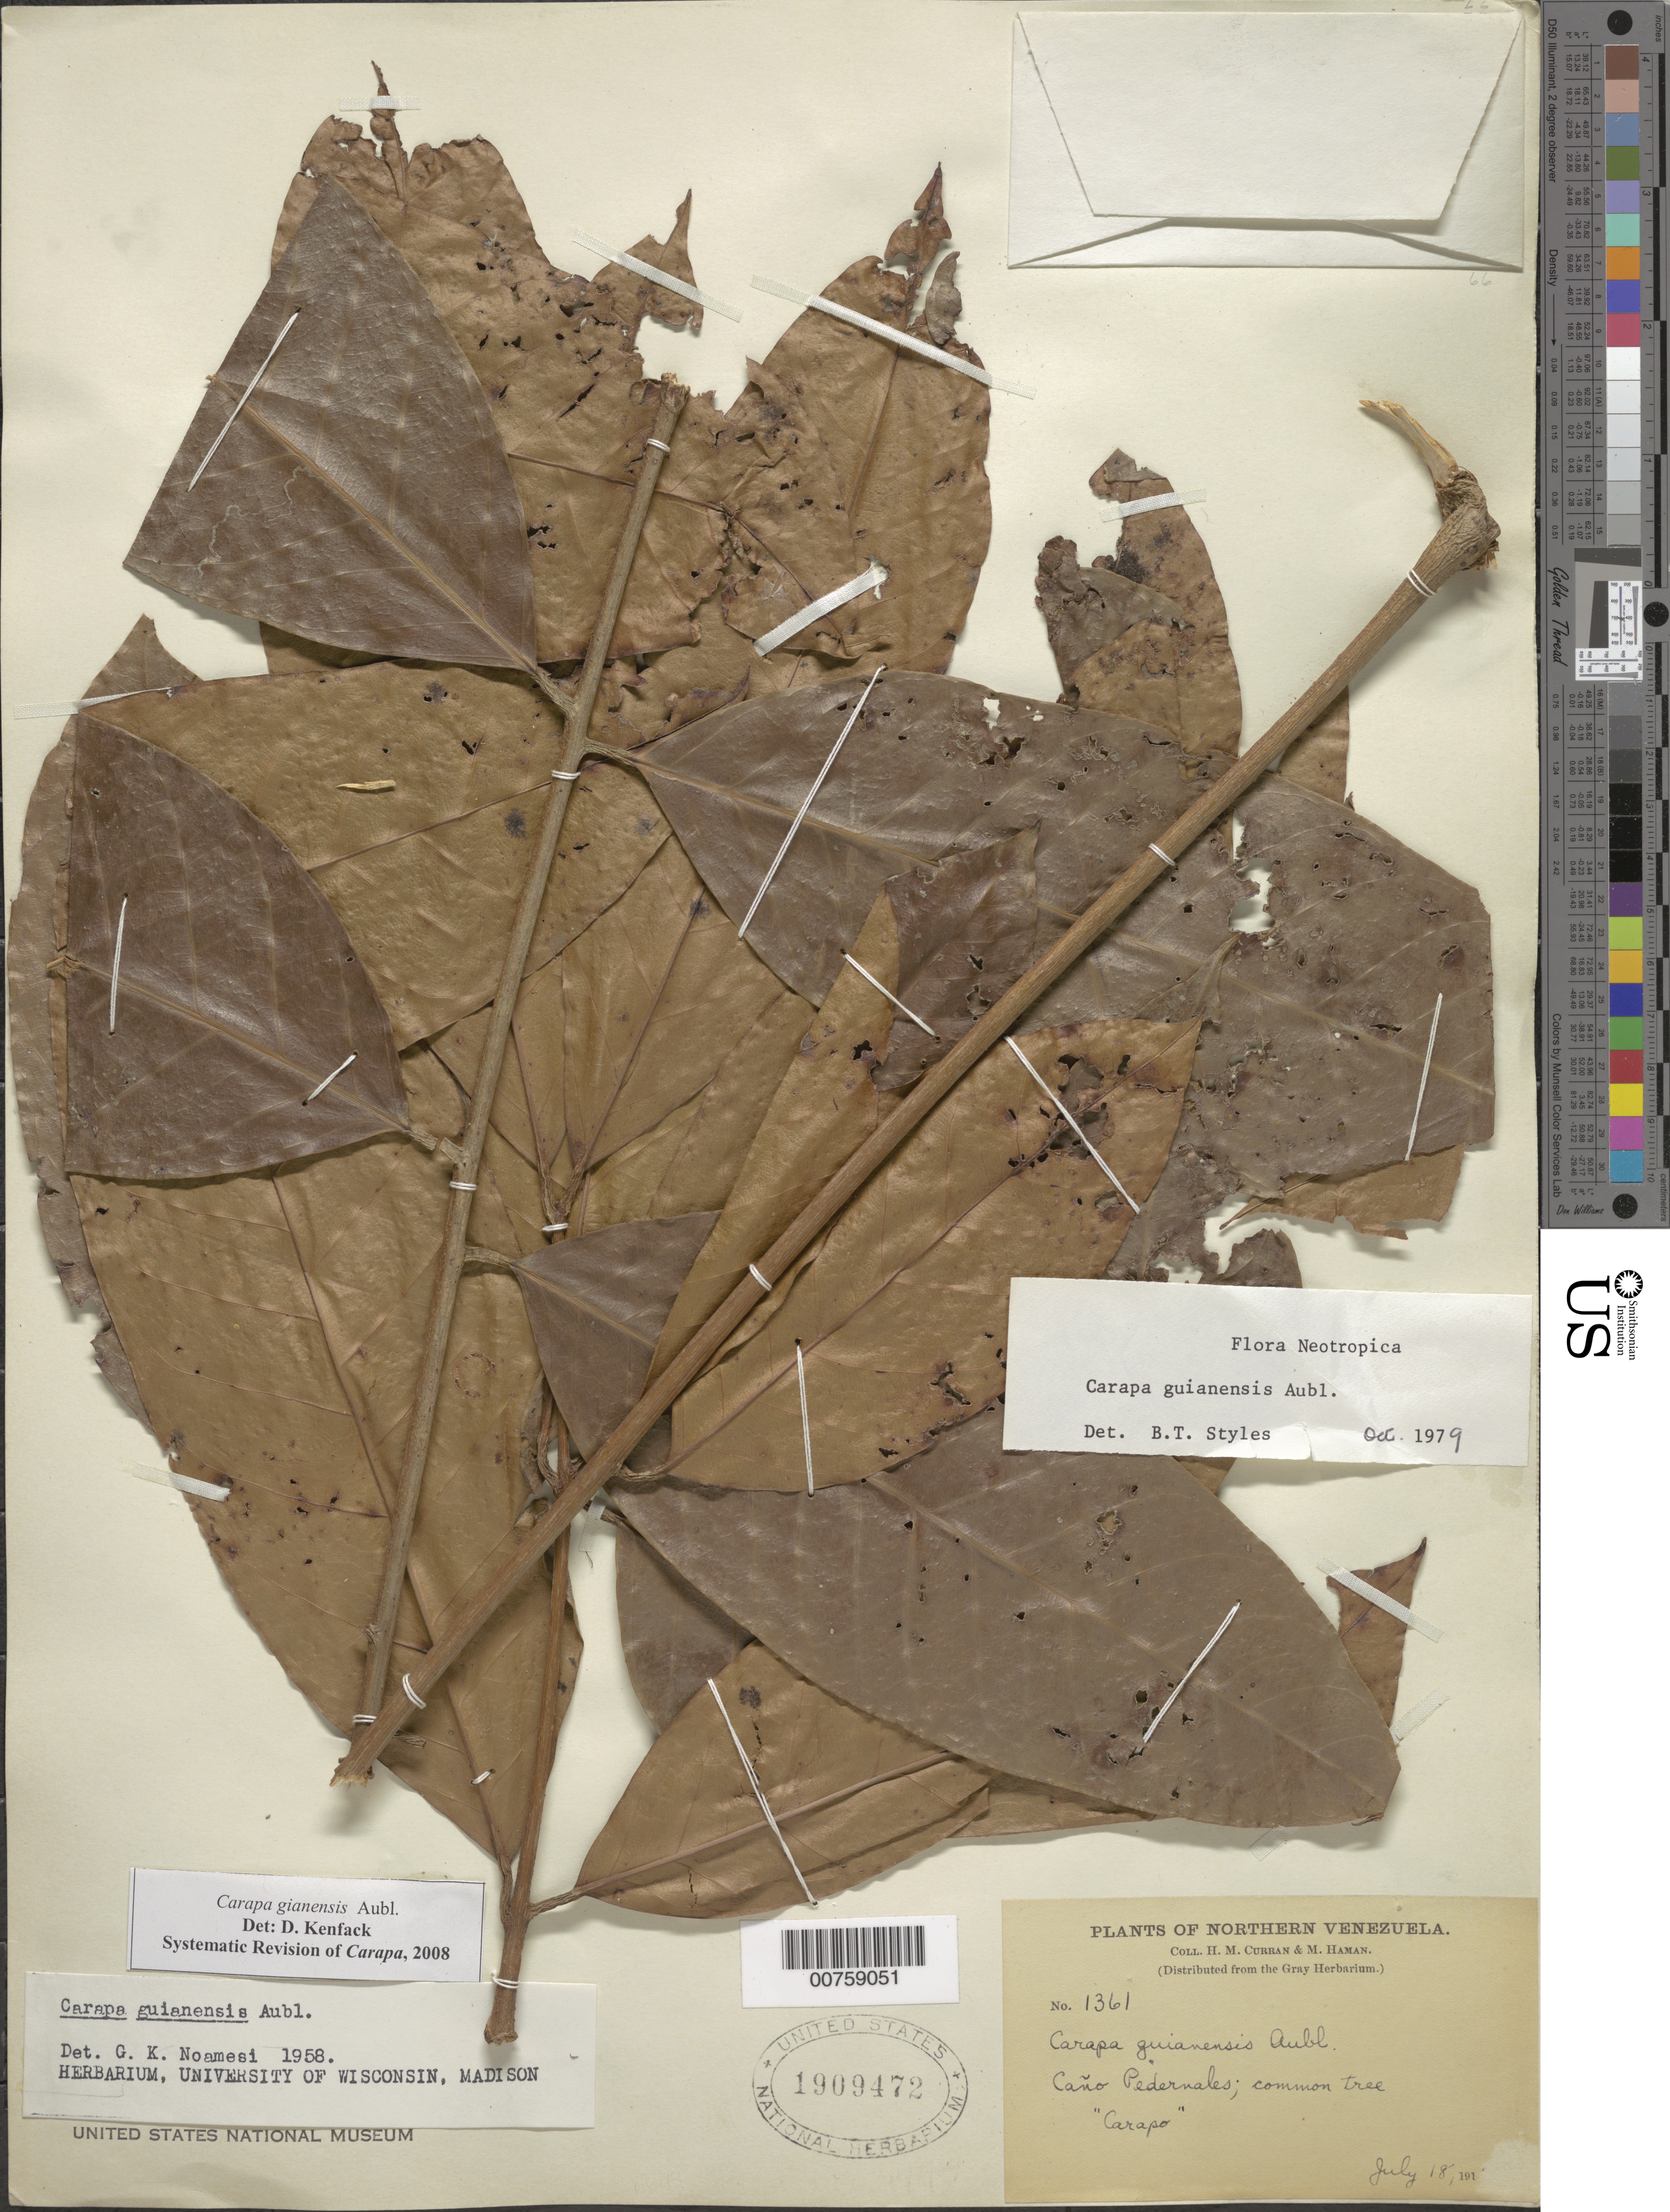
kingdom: Plantae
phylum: Tracheophyta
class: Magnoliopsida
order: Sapindales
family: Meliaceae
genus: Carapa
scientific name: Carapa guianensis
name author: Aubl.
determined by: Styles, B. T.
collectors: H. M. Curran & M. Haman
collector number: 1361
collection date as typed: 18-Jul-17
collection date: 1917-07-18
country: Venezuela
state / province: Delta Amacuro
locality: Caño Pedernales, Orinoco Delta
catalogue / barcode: US 1909472